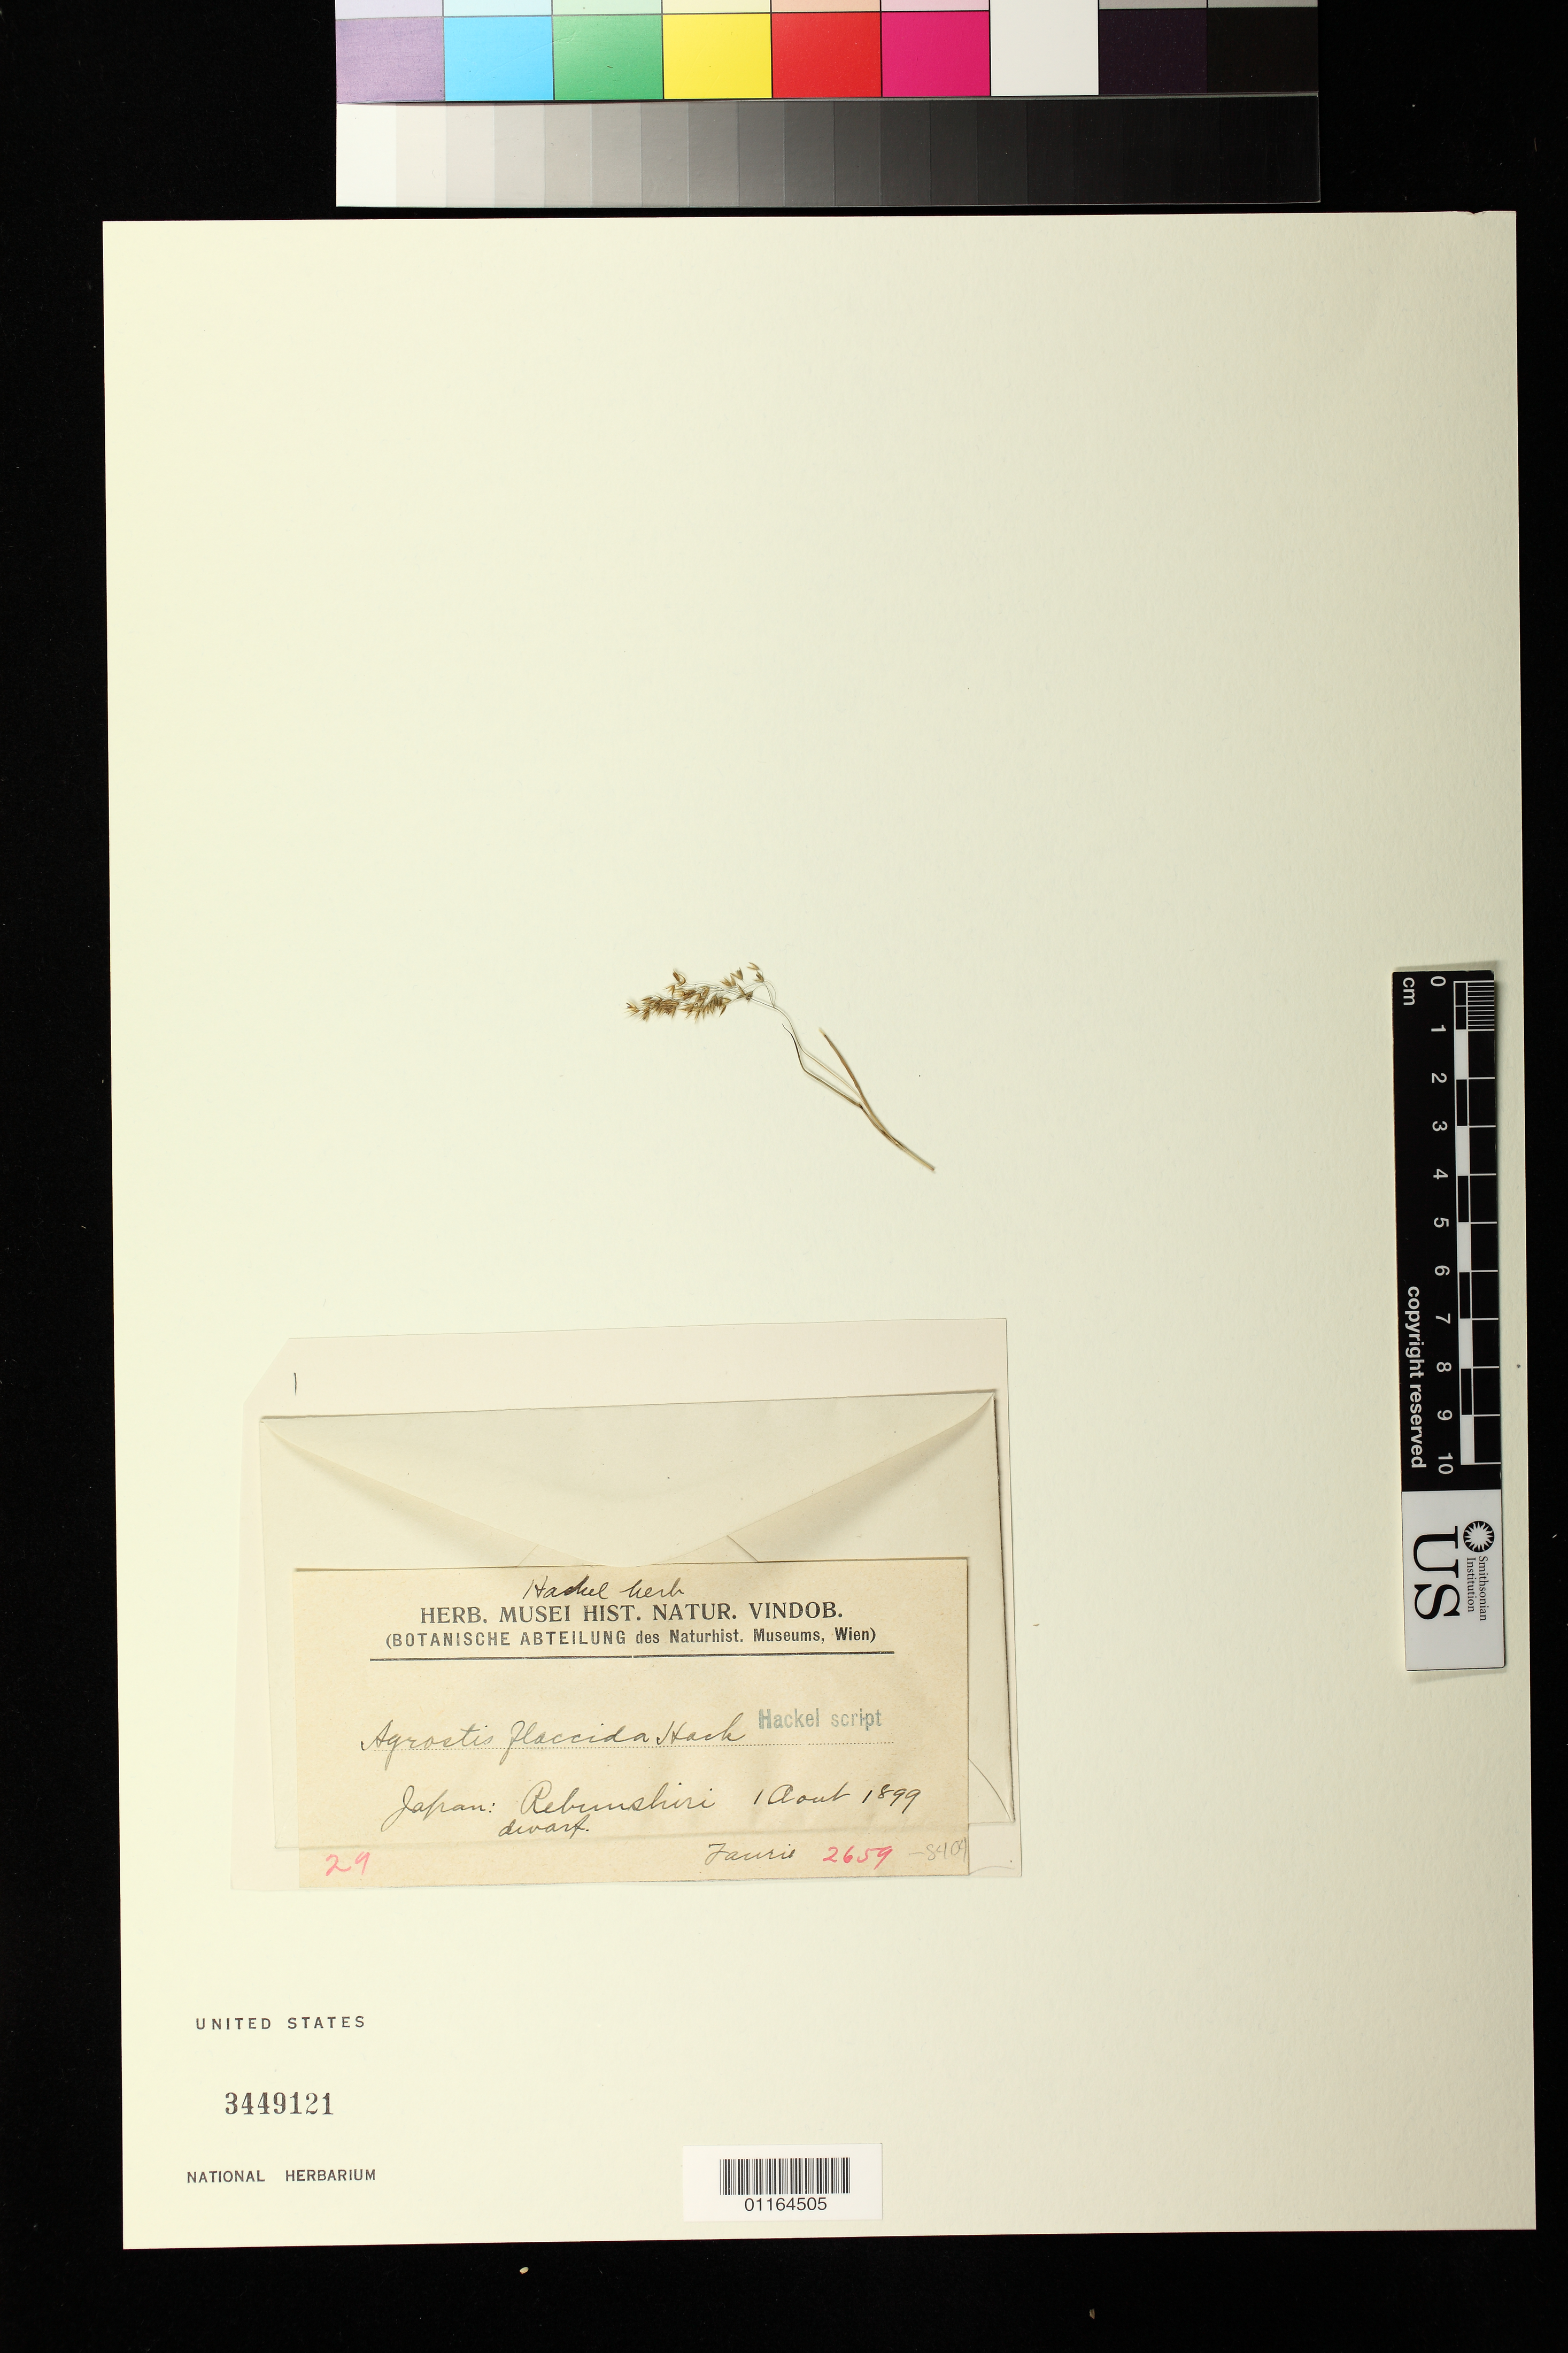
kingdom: Plantae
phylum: Tracheophyta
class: Liliopsida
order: Poales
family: Poaceae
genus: Agrostis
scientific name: Agrostis flaccida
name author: Hack.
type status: Syntype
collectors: U. Faurie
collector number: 2659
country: Japan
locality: Fusan.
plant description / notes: Fragmentary material of type specimen ex herb. Hackel (Vienna). Specimen numbered "2659" which is not cited, but also penciled "8404" (which is).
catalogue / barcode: US 3449121